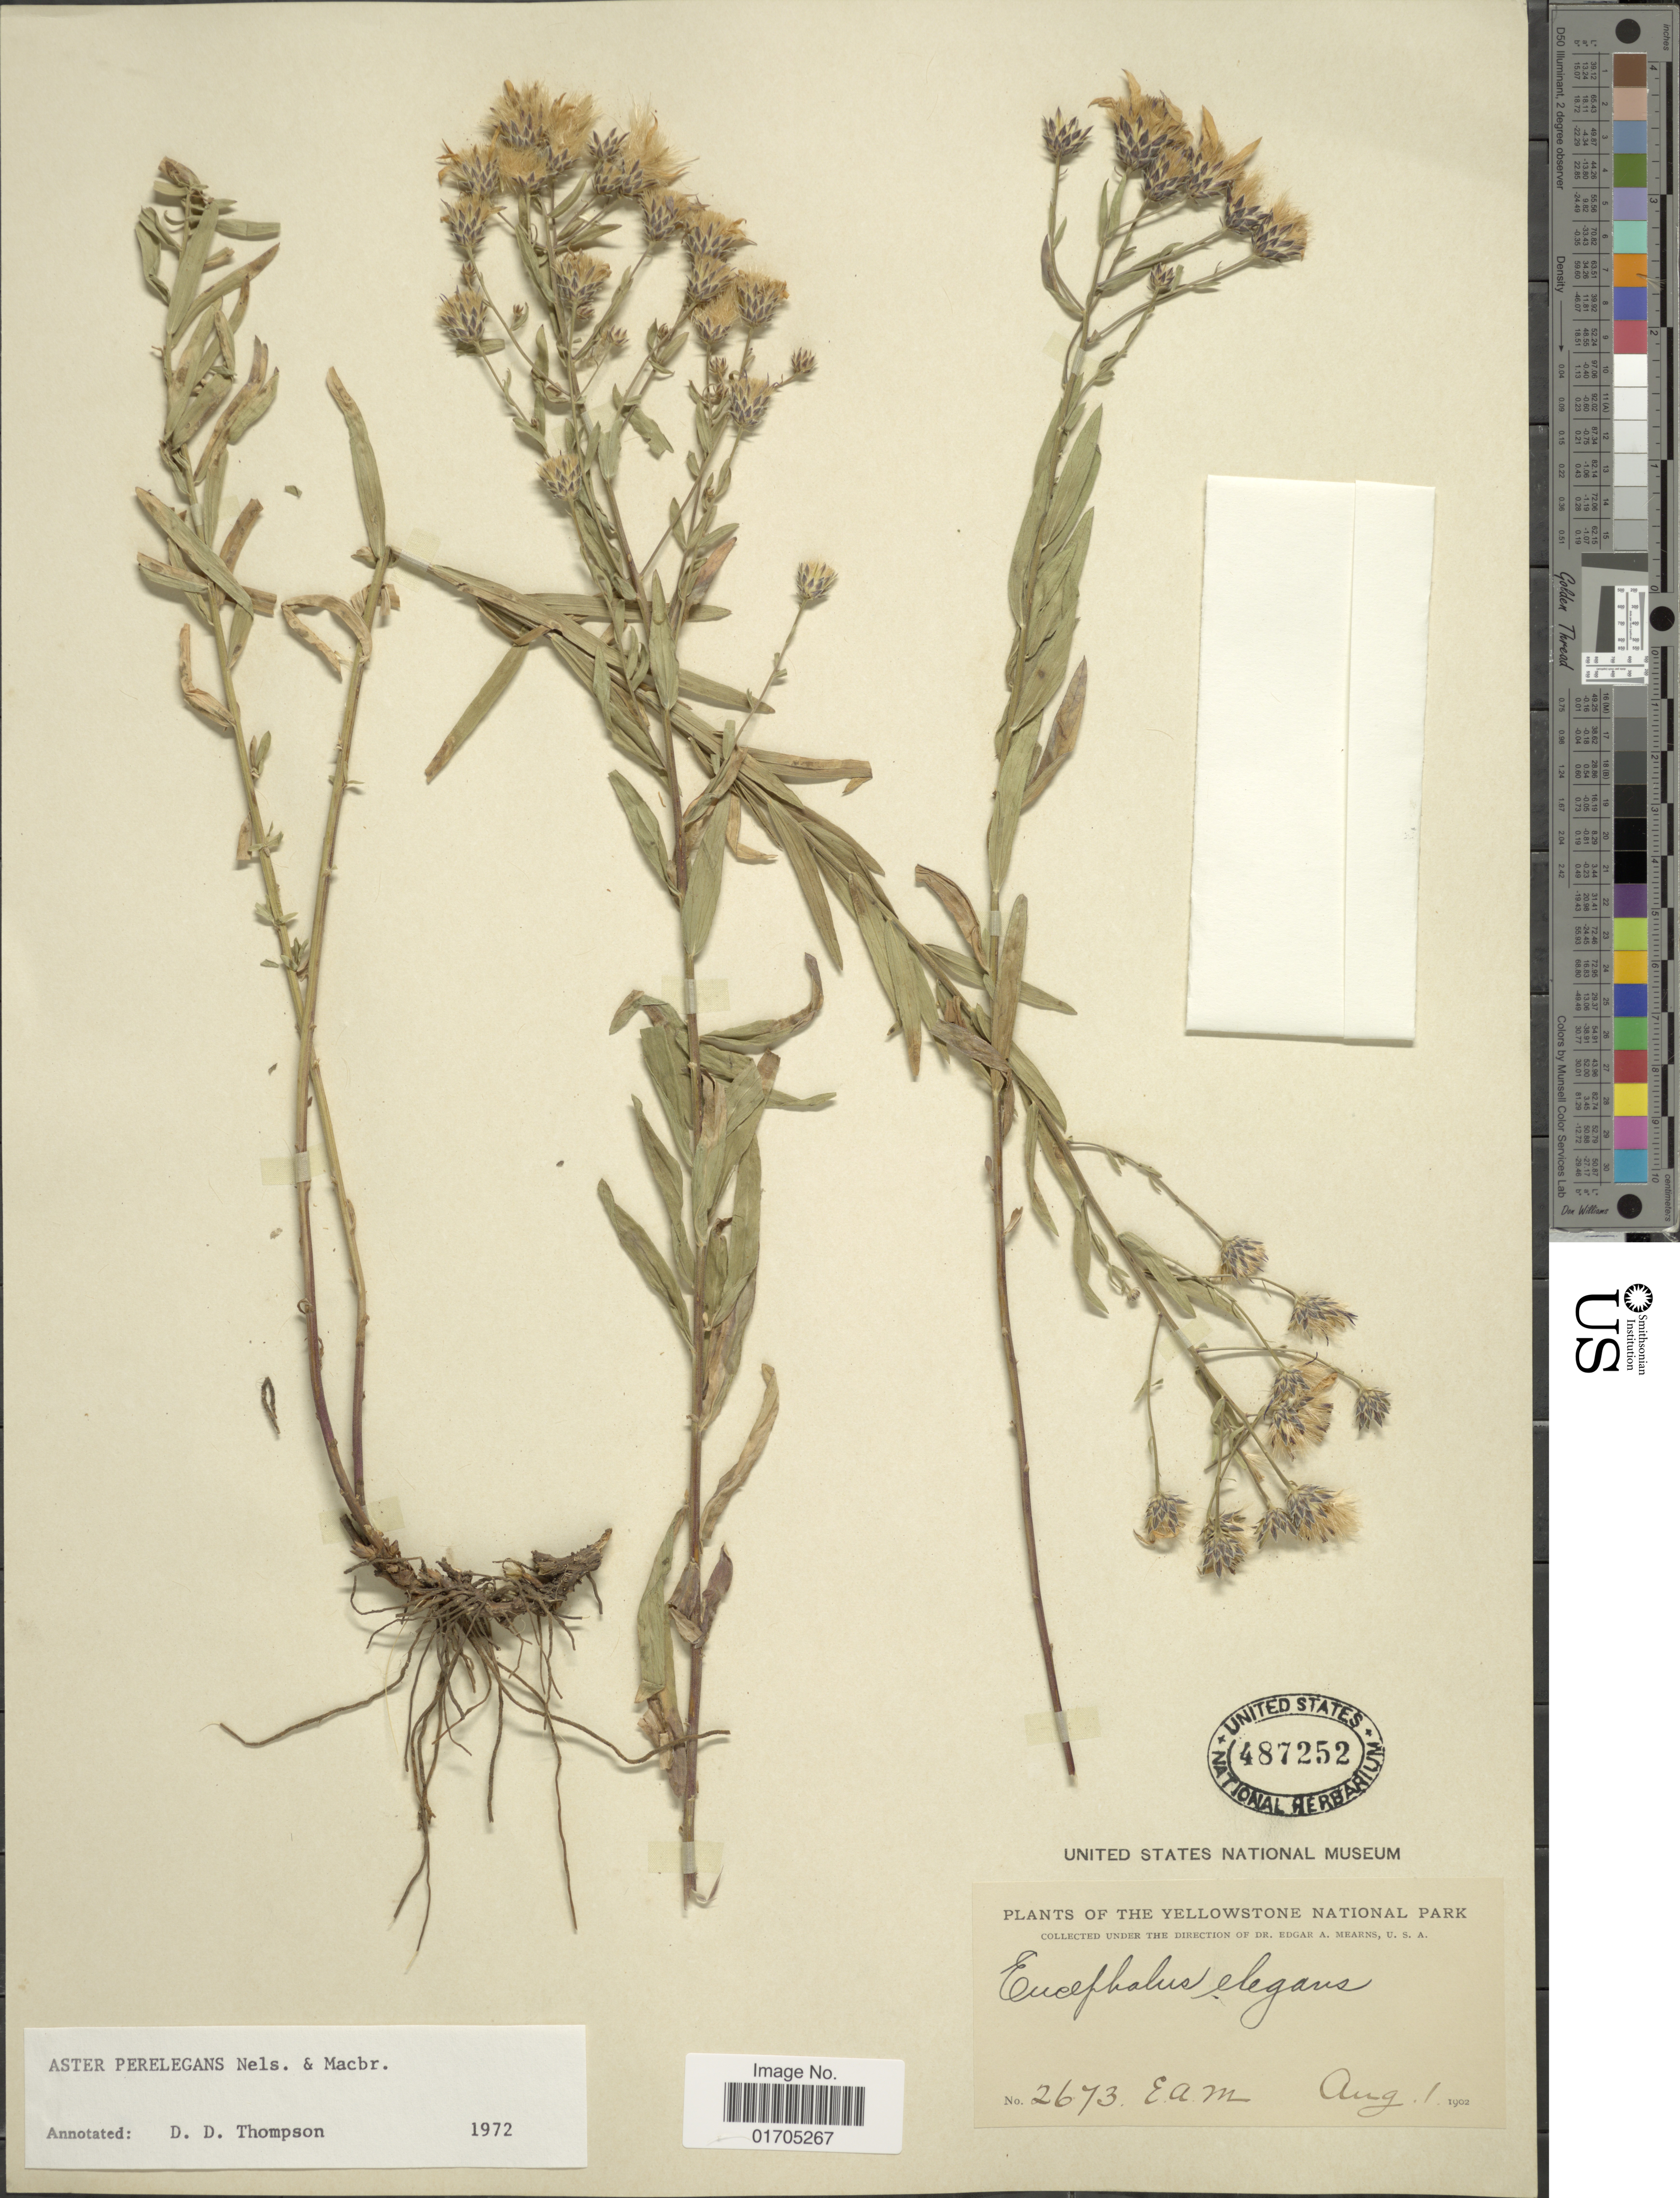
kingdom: Plantae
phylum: Tracheophyta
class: Magnoliopsida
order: Asterales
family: Asteraceae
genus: Eucephalus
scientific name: Eucephalus elegans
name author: Nutt.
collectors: E. A. Mearns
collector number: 2673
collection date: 1902-08-01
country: United States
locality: Yellowstone National Park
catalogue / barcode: US 487252